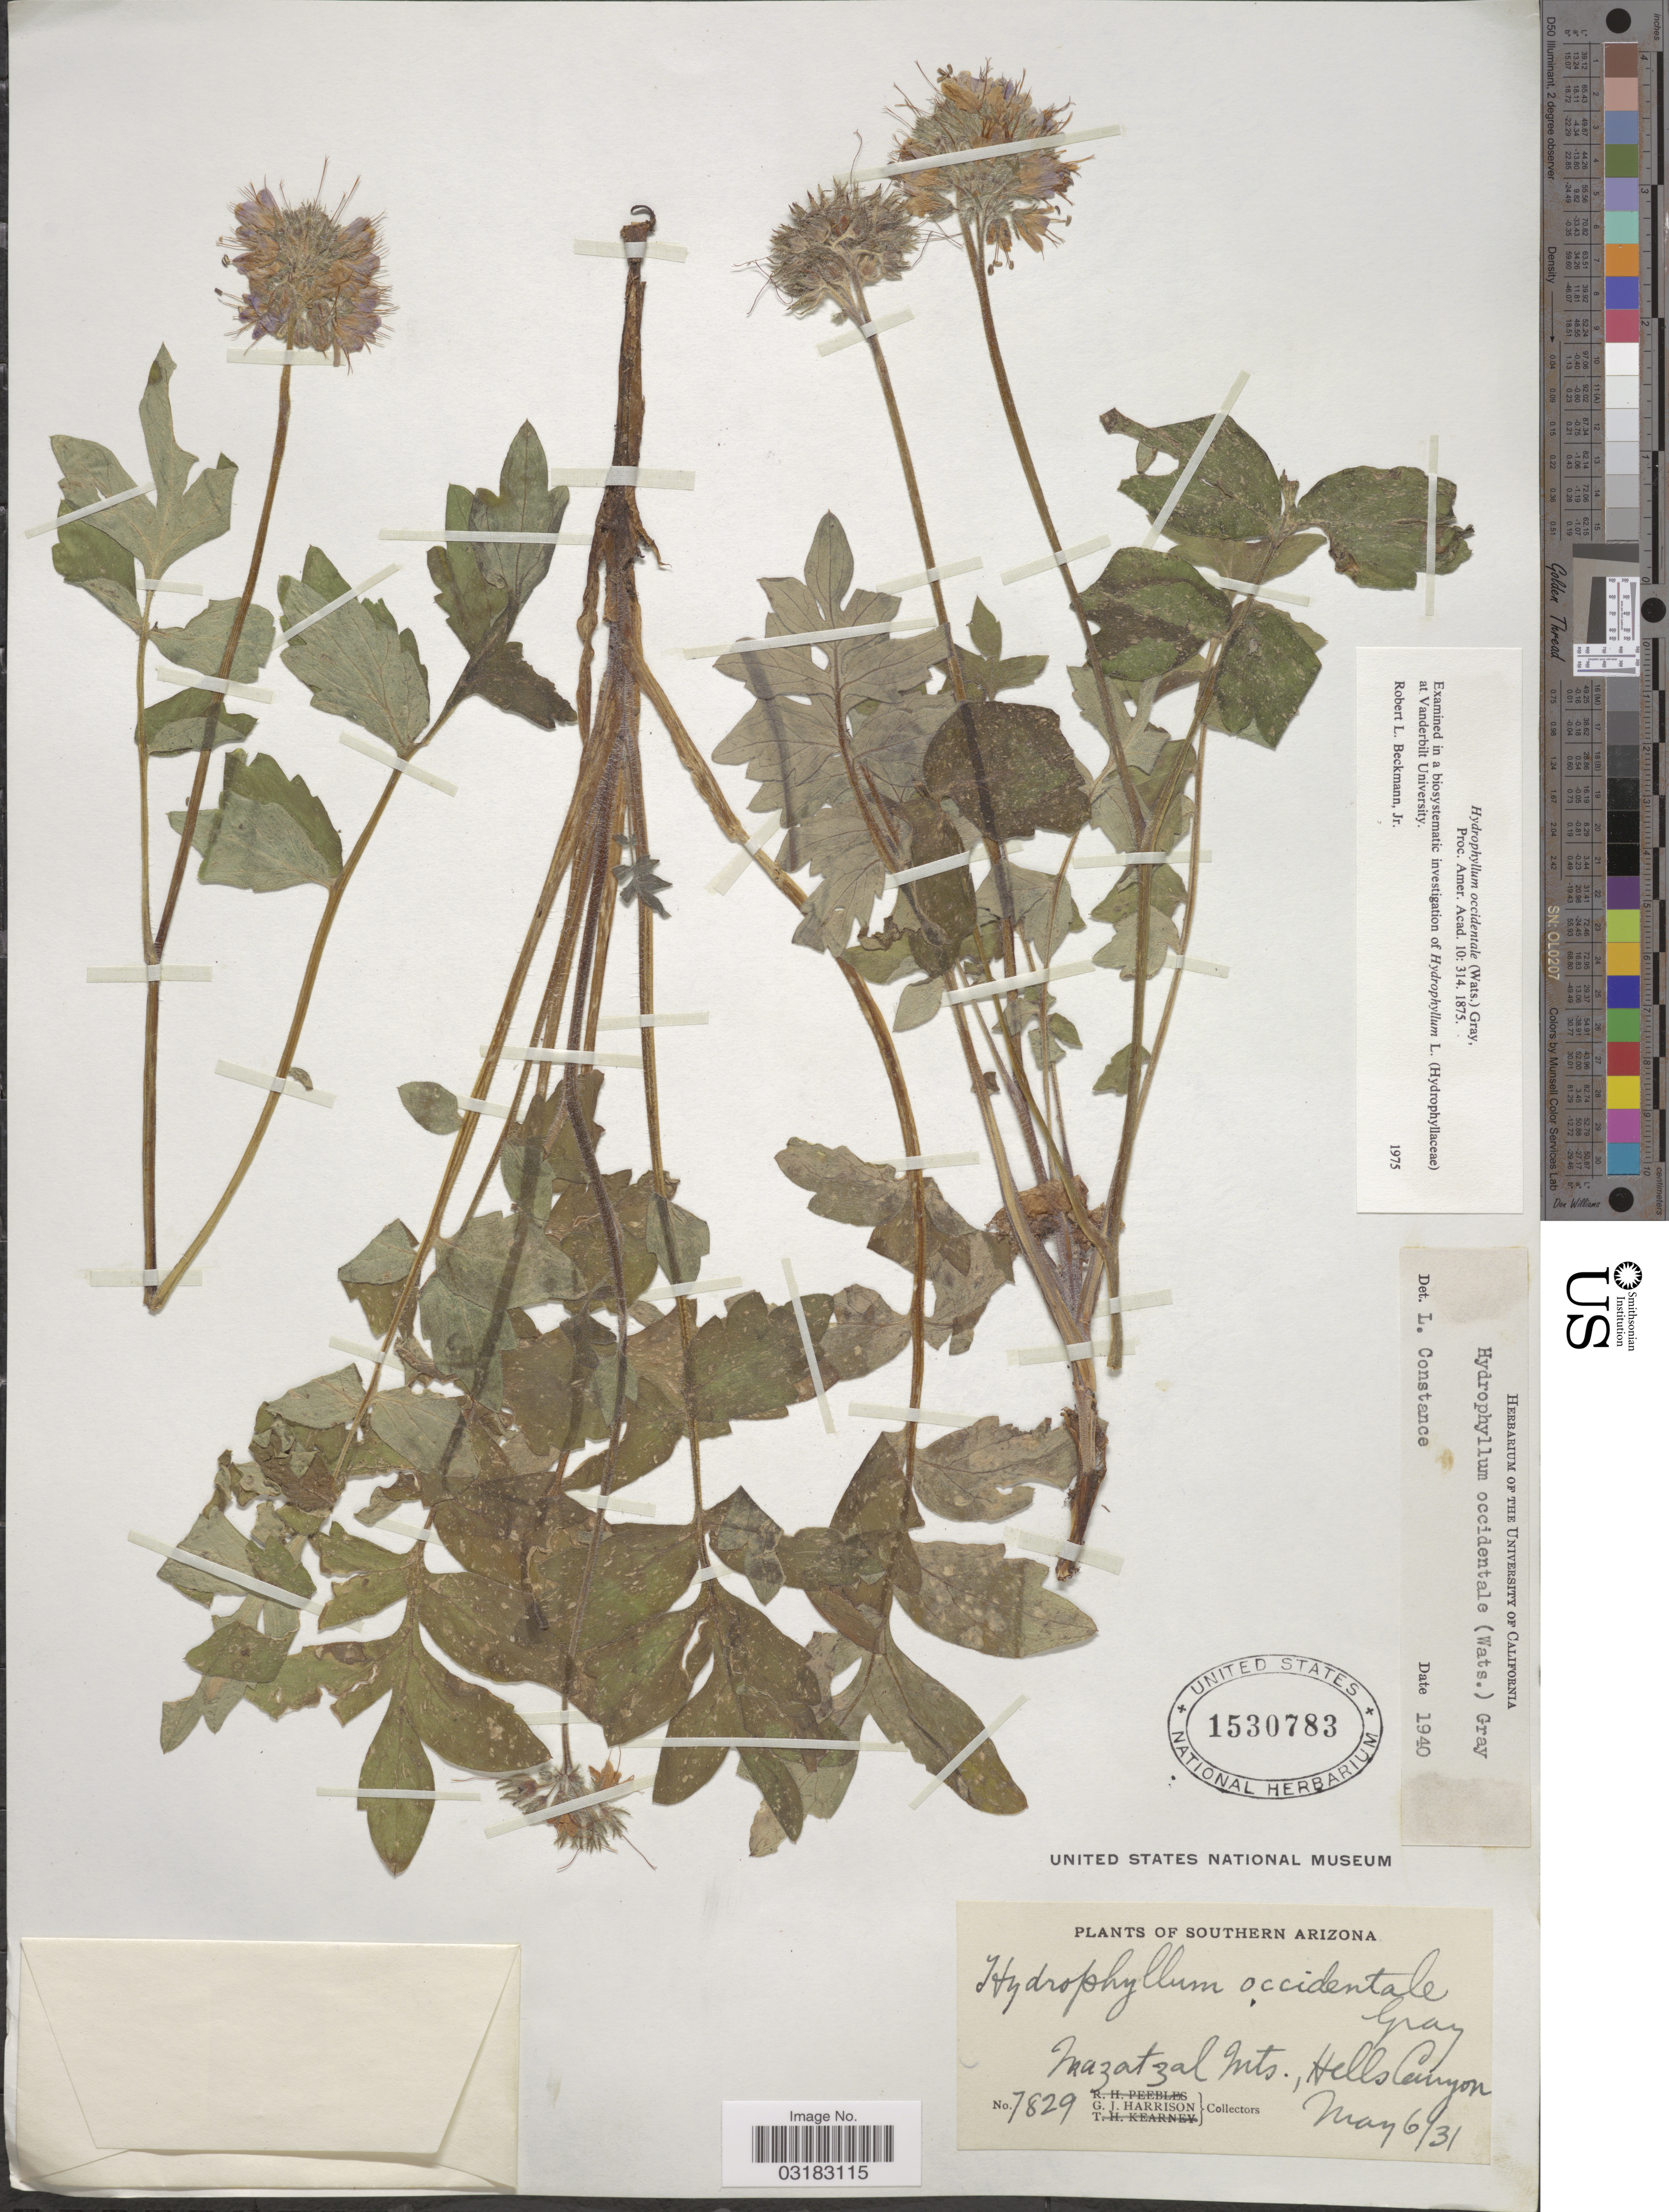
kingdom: Plantae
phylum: Tracheophyta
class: Magnoliopsida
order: Boraginales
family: Hydrophyllaceae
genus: Hydrophyllum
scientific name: Hydrophyllum occidentale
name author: (S. Watson) A. Gray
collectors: G. J. Harrison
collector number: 7829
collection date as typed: Transcribed d/m/y: 6/5/31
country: United States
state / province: Arizona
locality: Southern Arizona. Matzatzal Mts., Hells Canyon.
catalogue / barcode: US 1530783